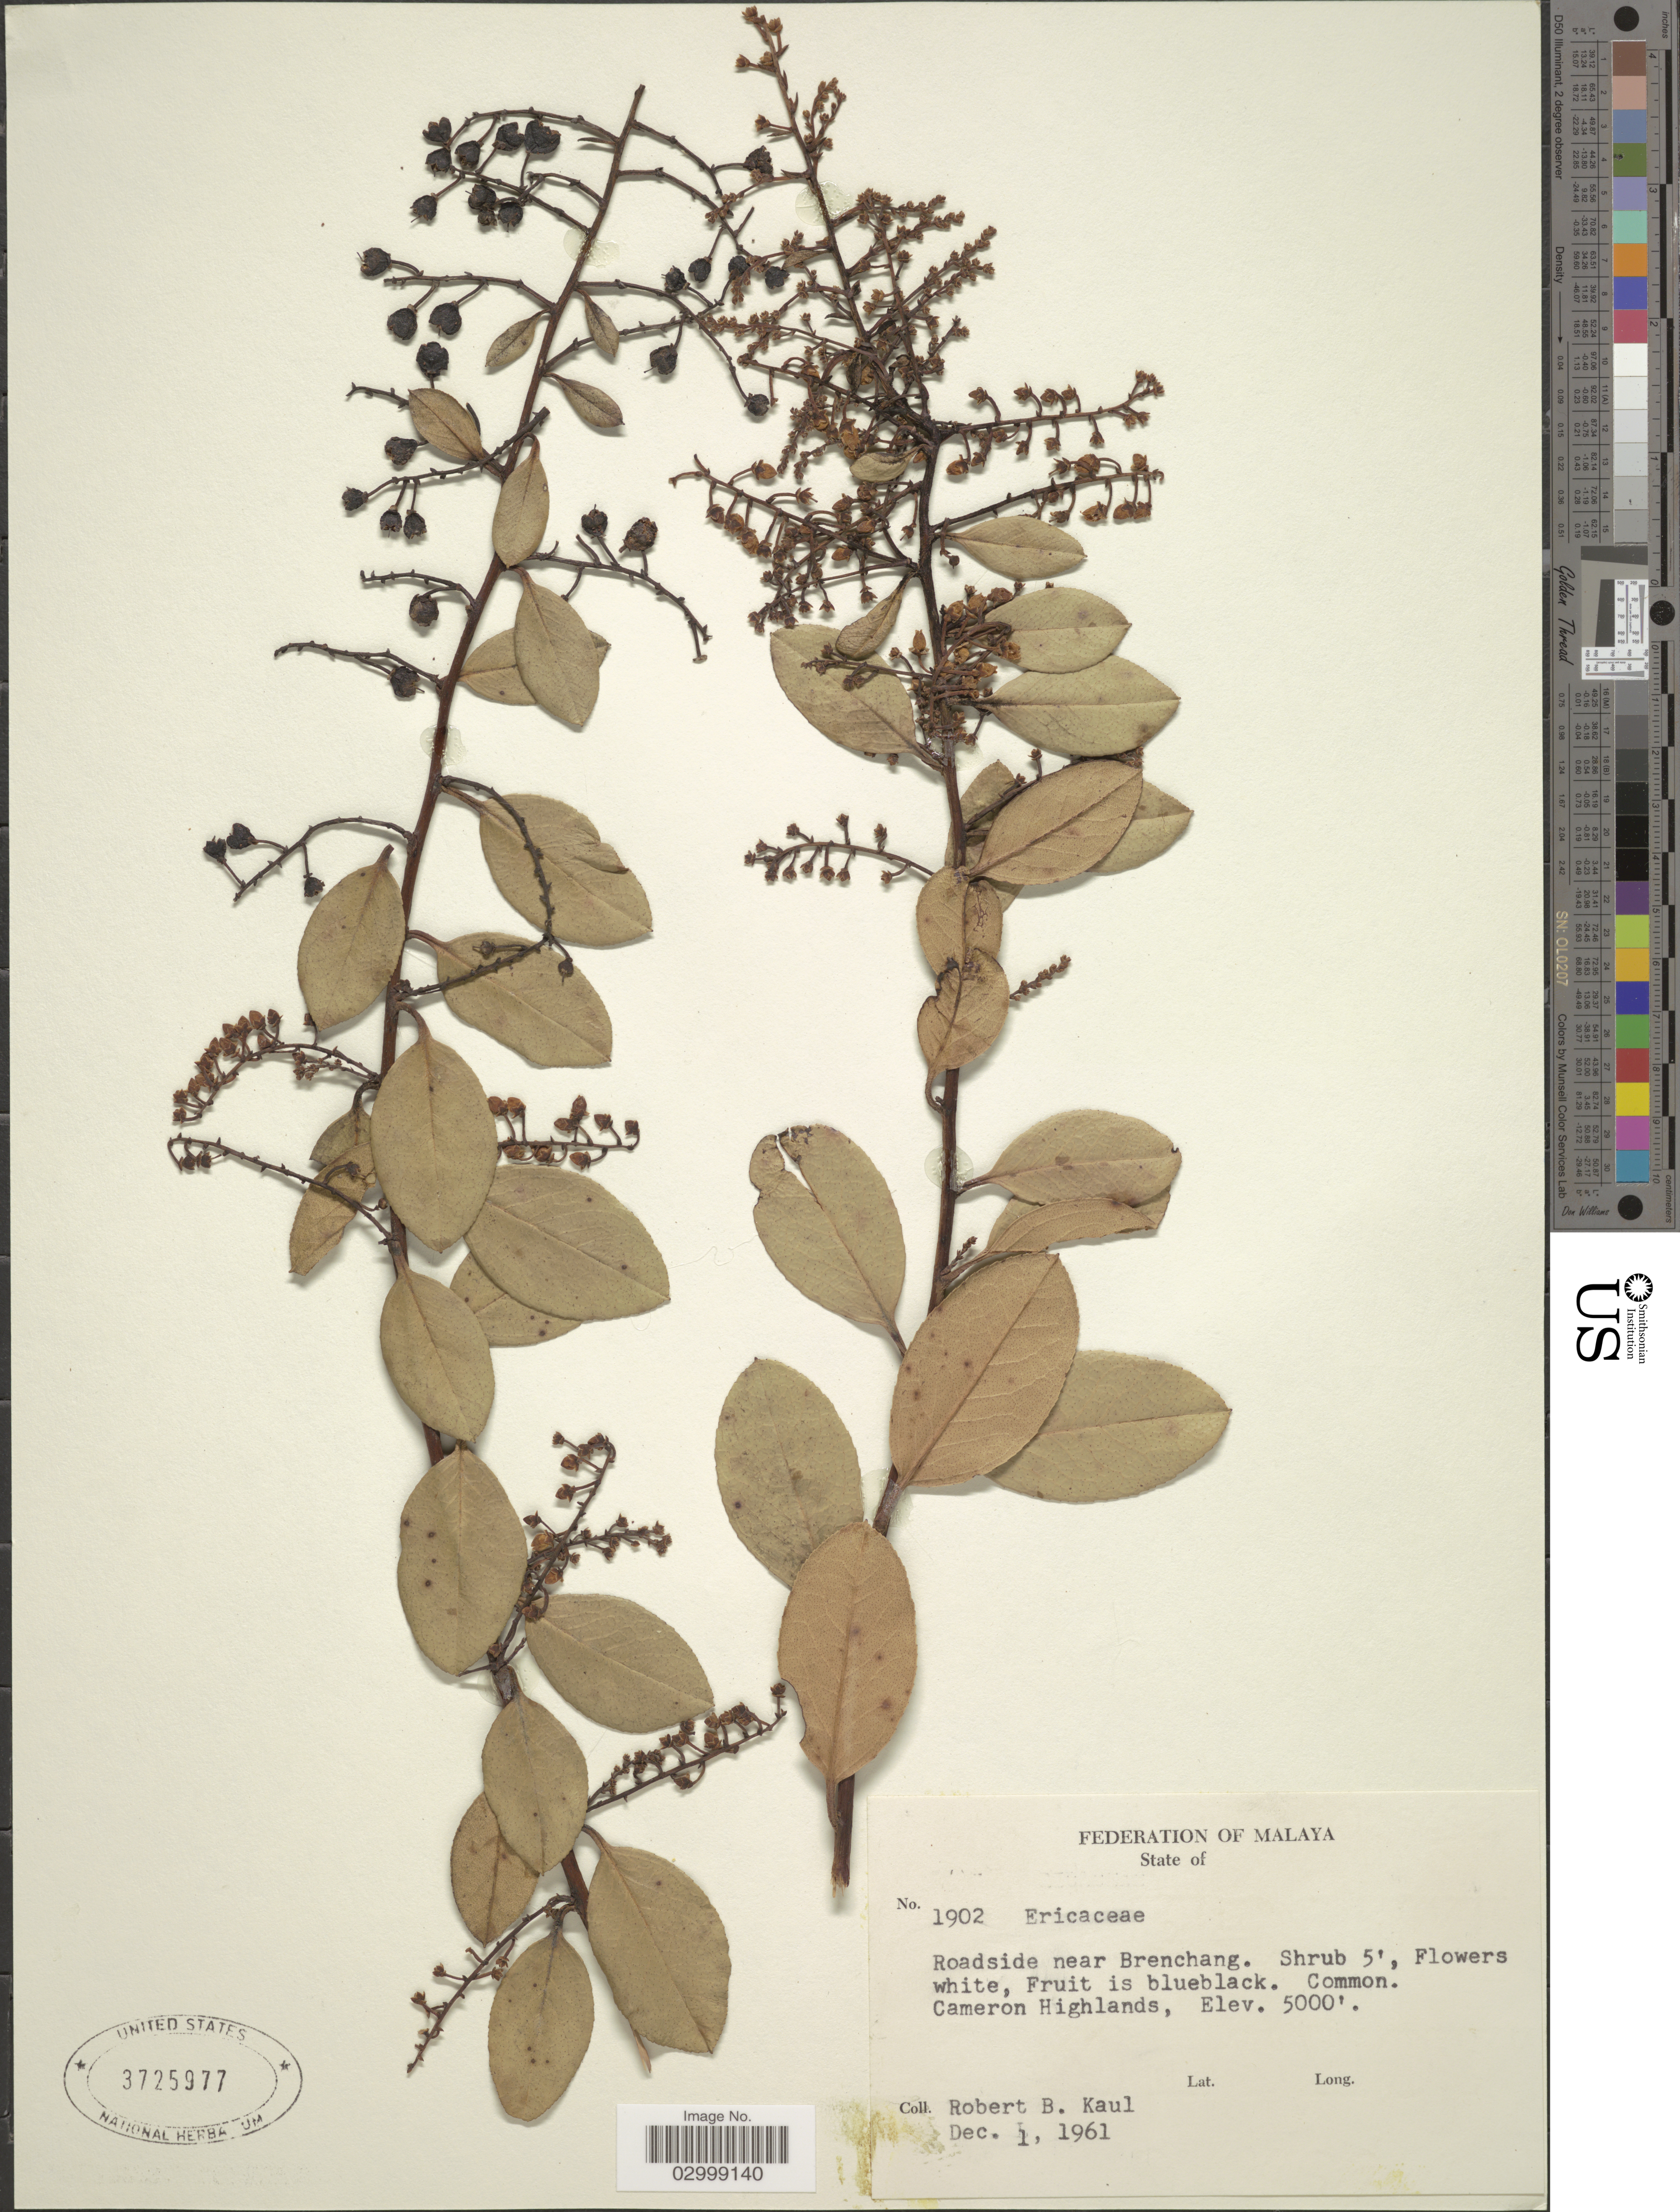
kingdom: Plantae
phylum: Tracheophyta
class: Magnoliopsida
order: Ericales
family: Ericaceae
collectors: R. Kaul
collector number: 1902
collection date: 1961-12-01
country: Malaysia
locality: Federation of Malaya, Roadside near Brenchang. Cameron Highlands.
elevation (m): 1524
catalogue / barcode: US 3725977